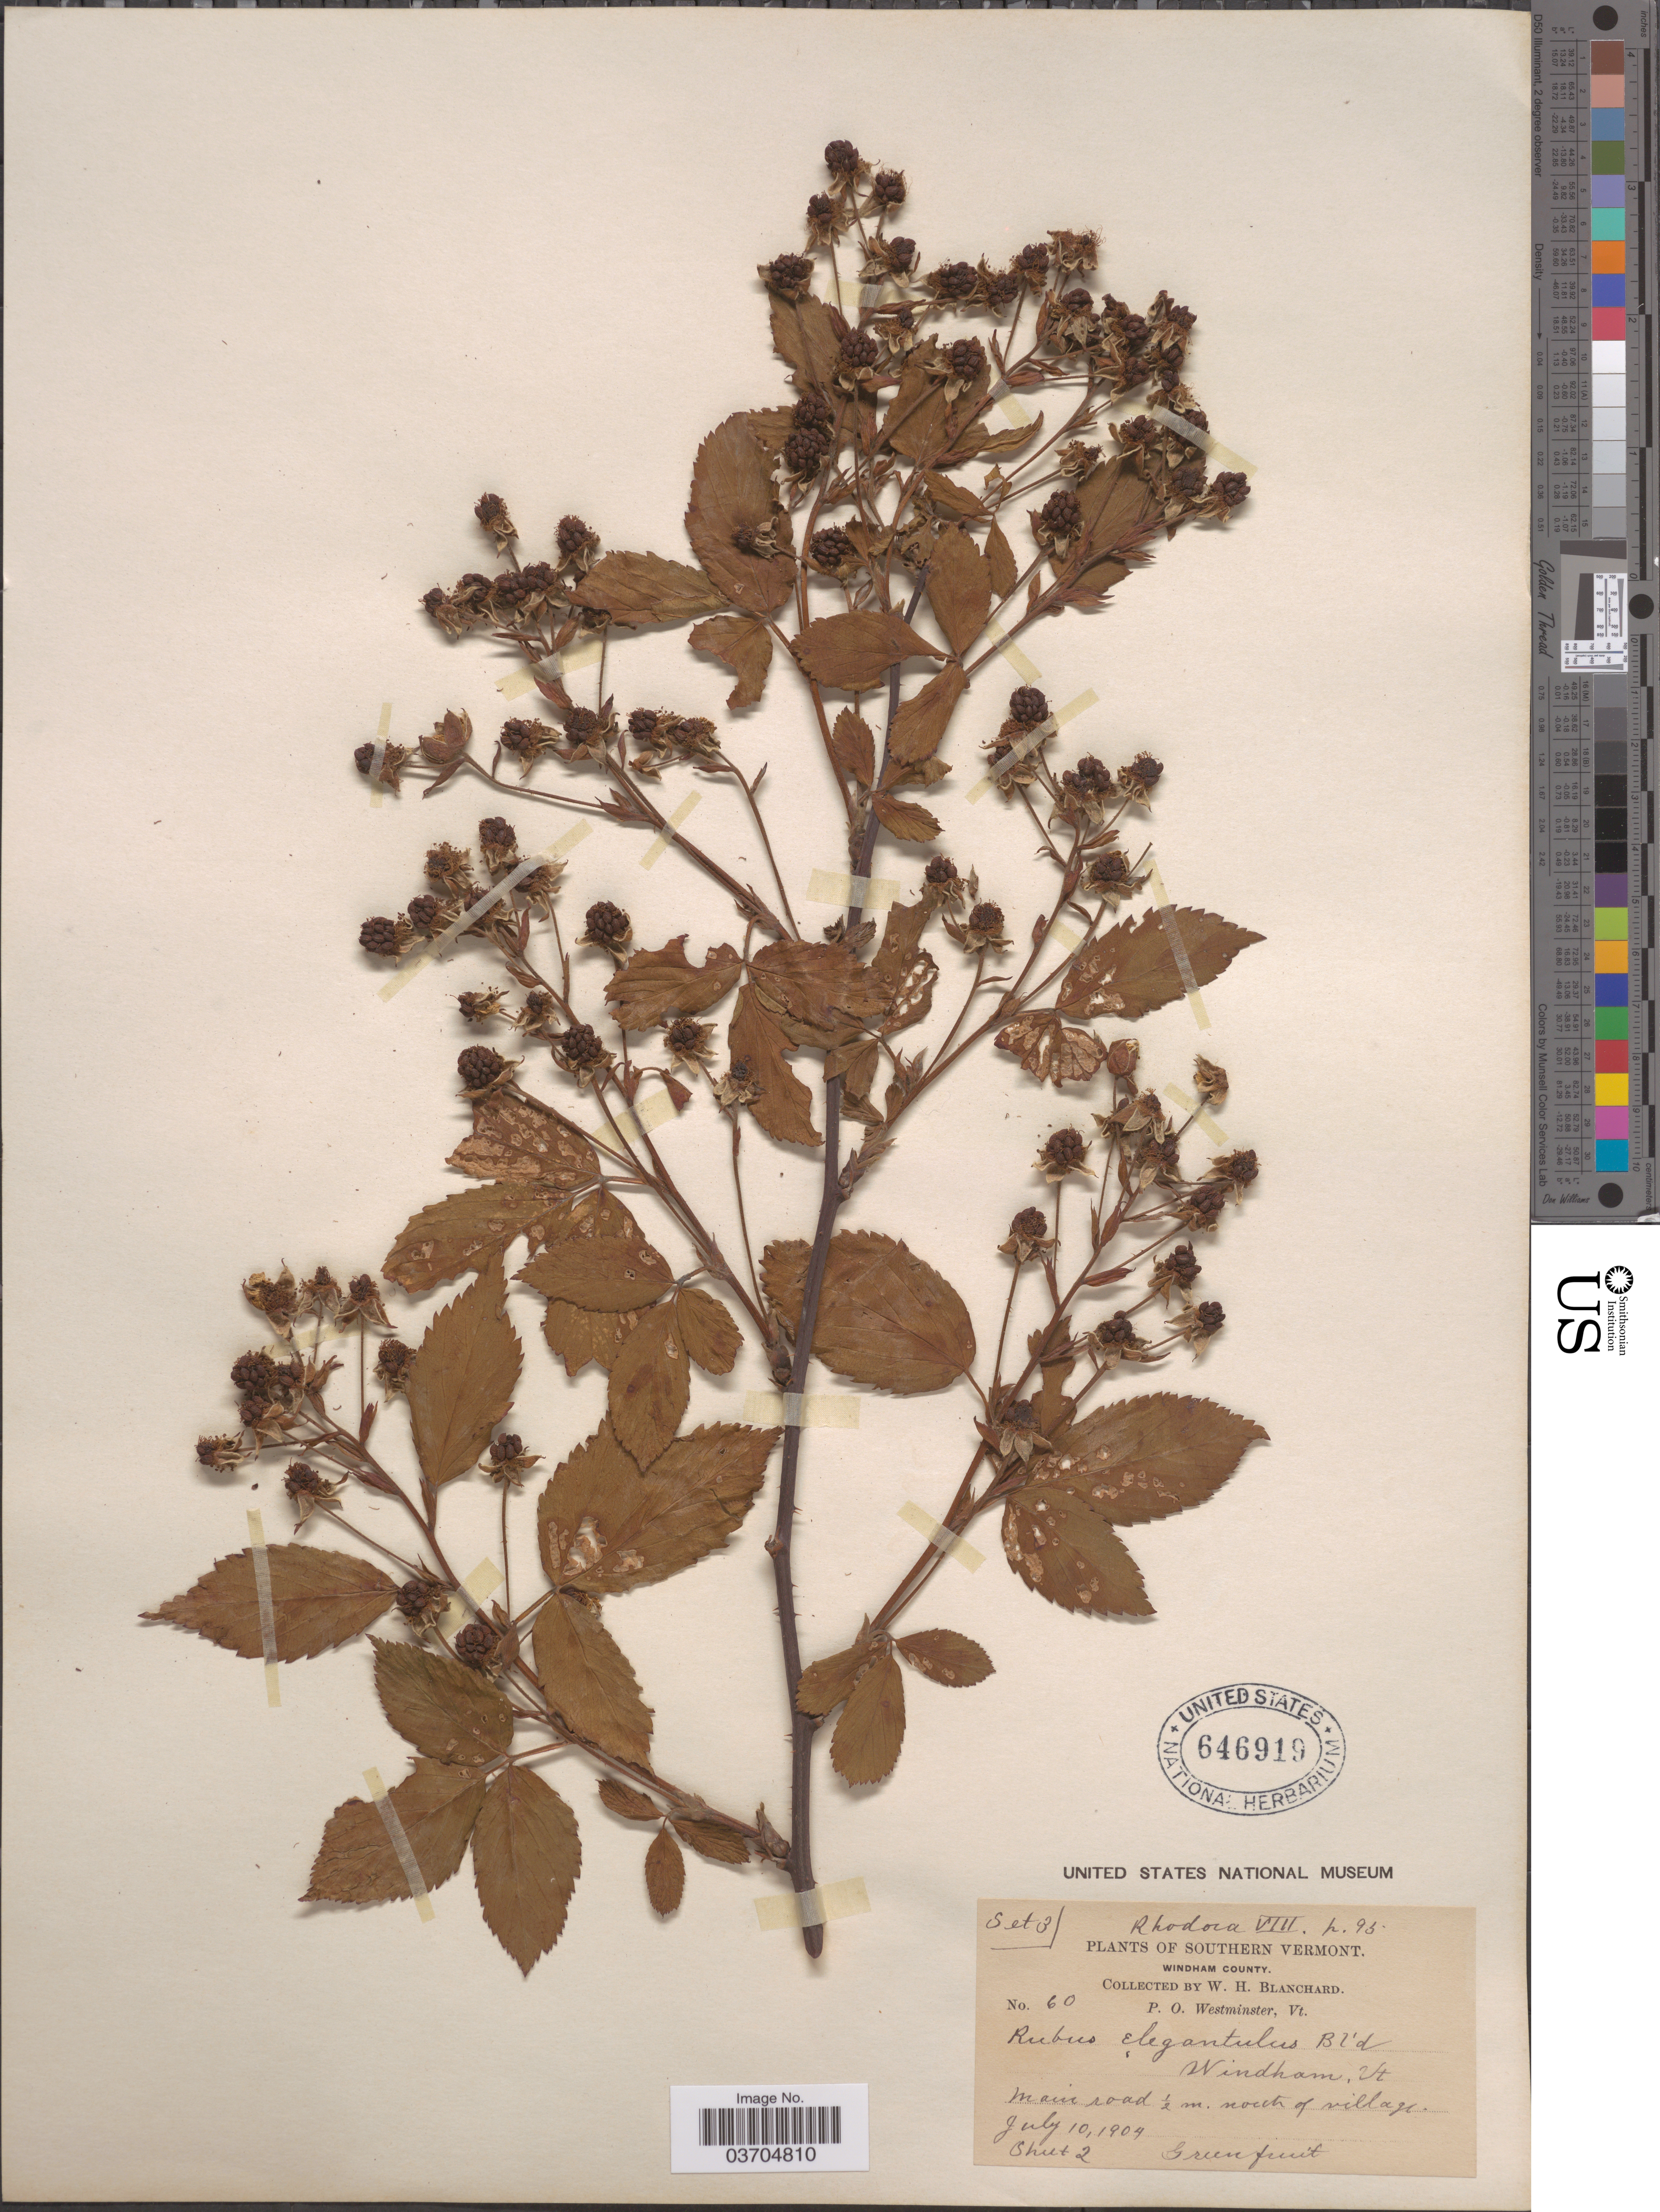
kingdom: Plantae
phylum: Tracheophyta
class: Magnoliopsida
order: Rosales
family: Rosaceae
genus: Rubus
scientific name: Rubus elegantulus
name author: Blanch.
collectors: W. H. Blanchard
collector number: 60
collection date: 1904-07-10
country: United States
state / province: Vermont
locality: Southern Vermont. Windham County. Windham. Main road ½ m. north of village.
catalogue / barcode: US 646919